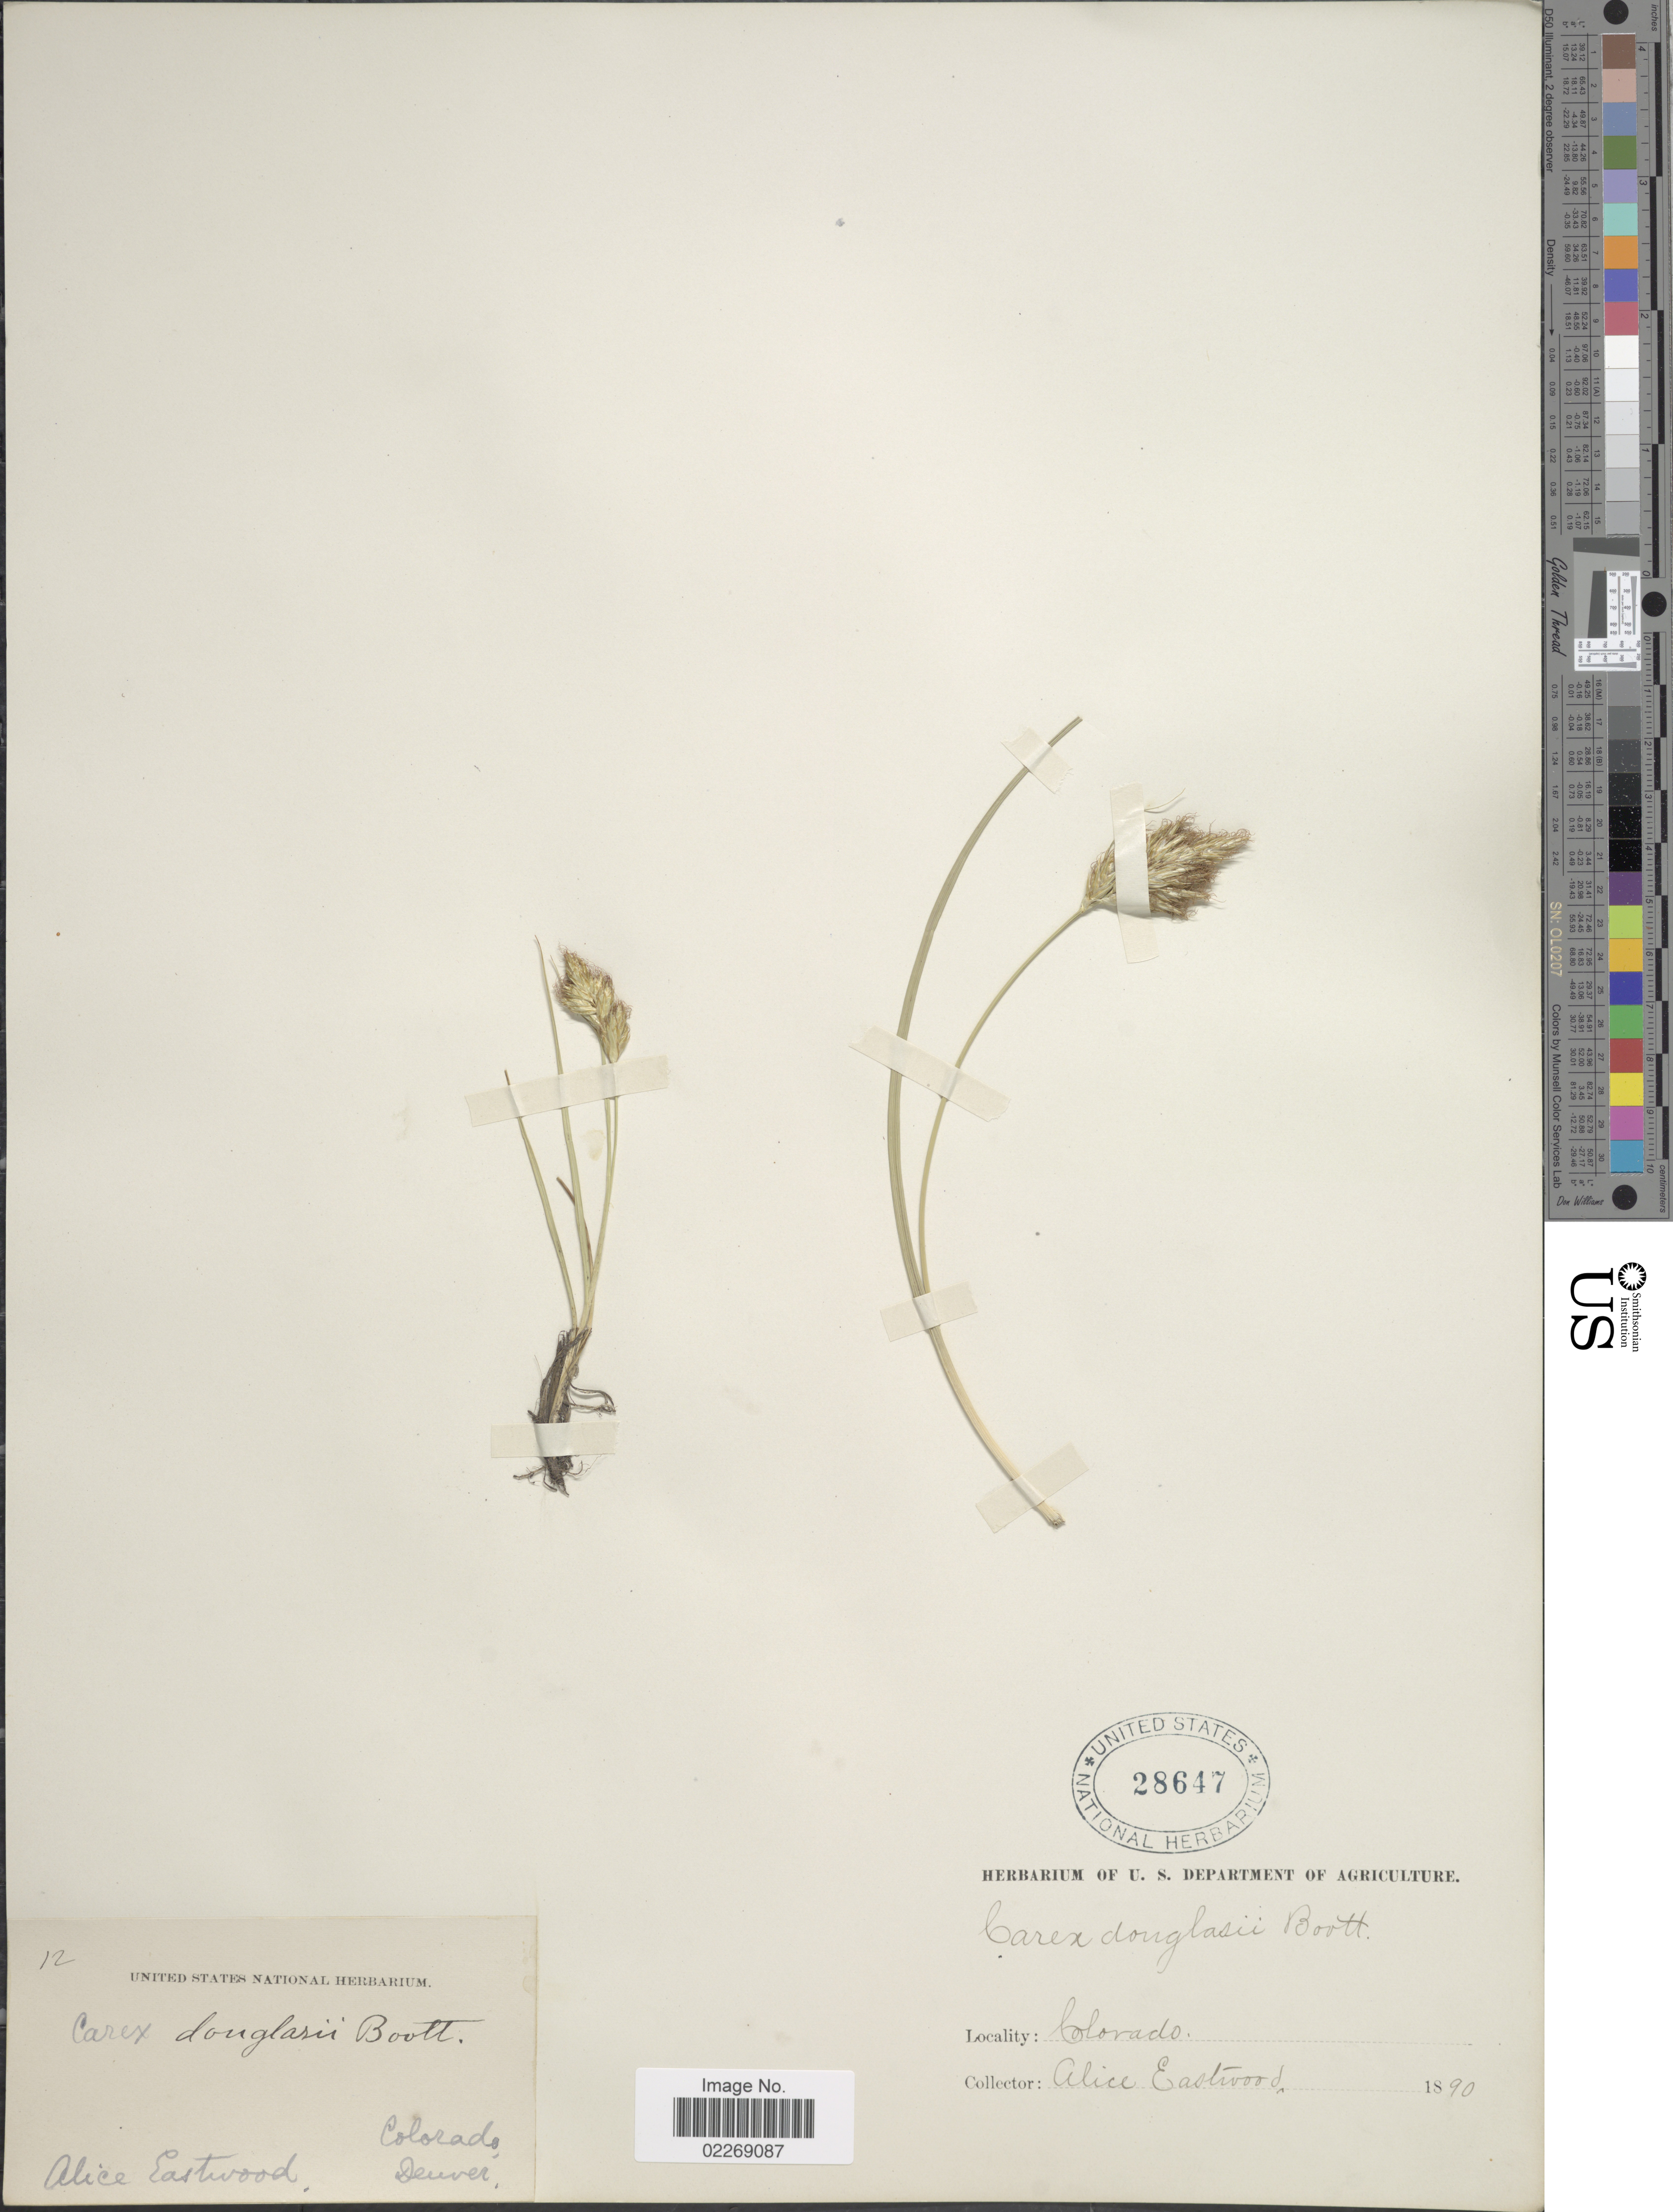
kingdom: Plantae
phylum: Tracheophyta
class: Liliopsida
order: Poales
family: Cyperaceae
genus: Carex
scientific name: Carex douglasii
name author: Boott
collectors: A. Eastwood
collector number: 12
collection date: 1890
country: United States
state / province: Colorado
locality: Denver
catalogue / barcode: US 28647